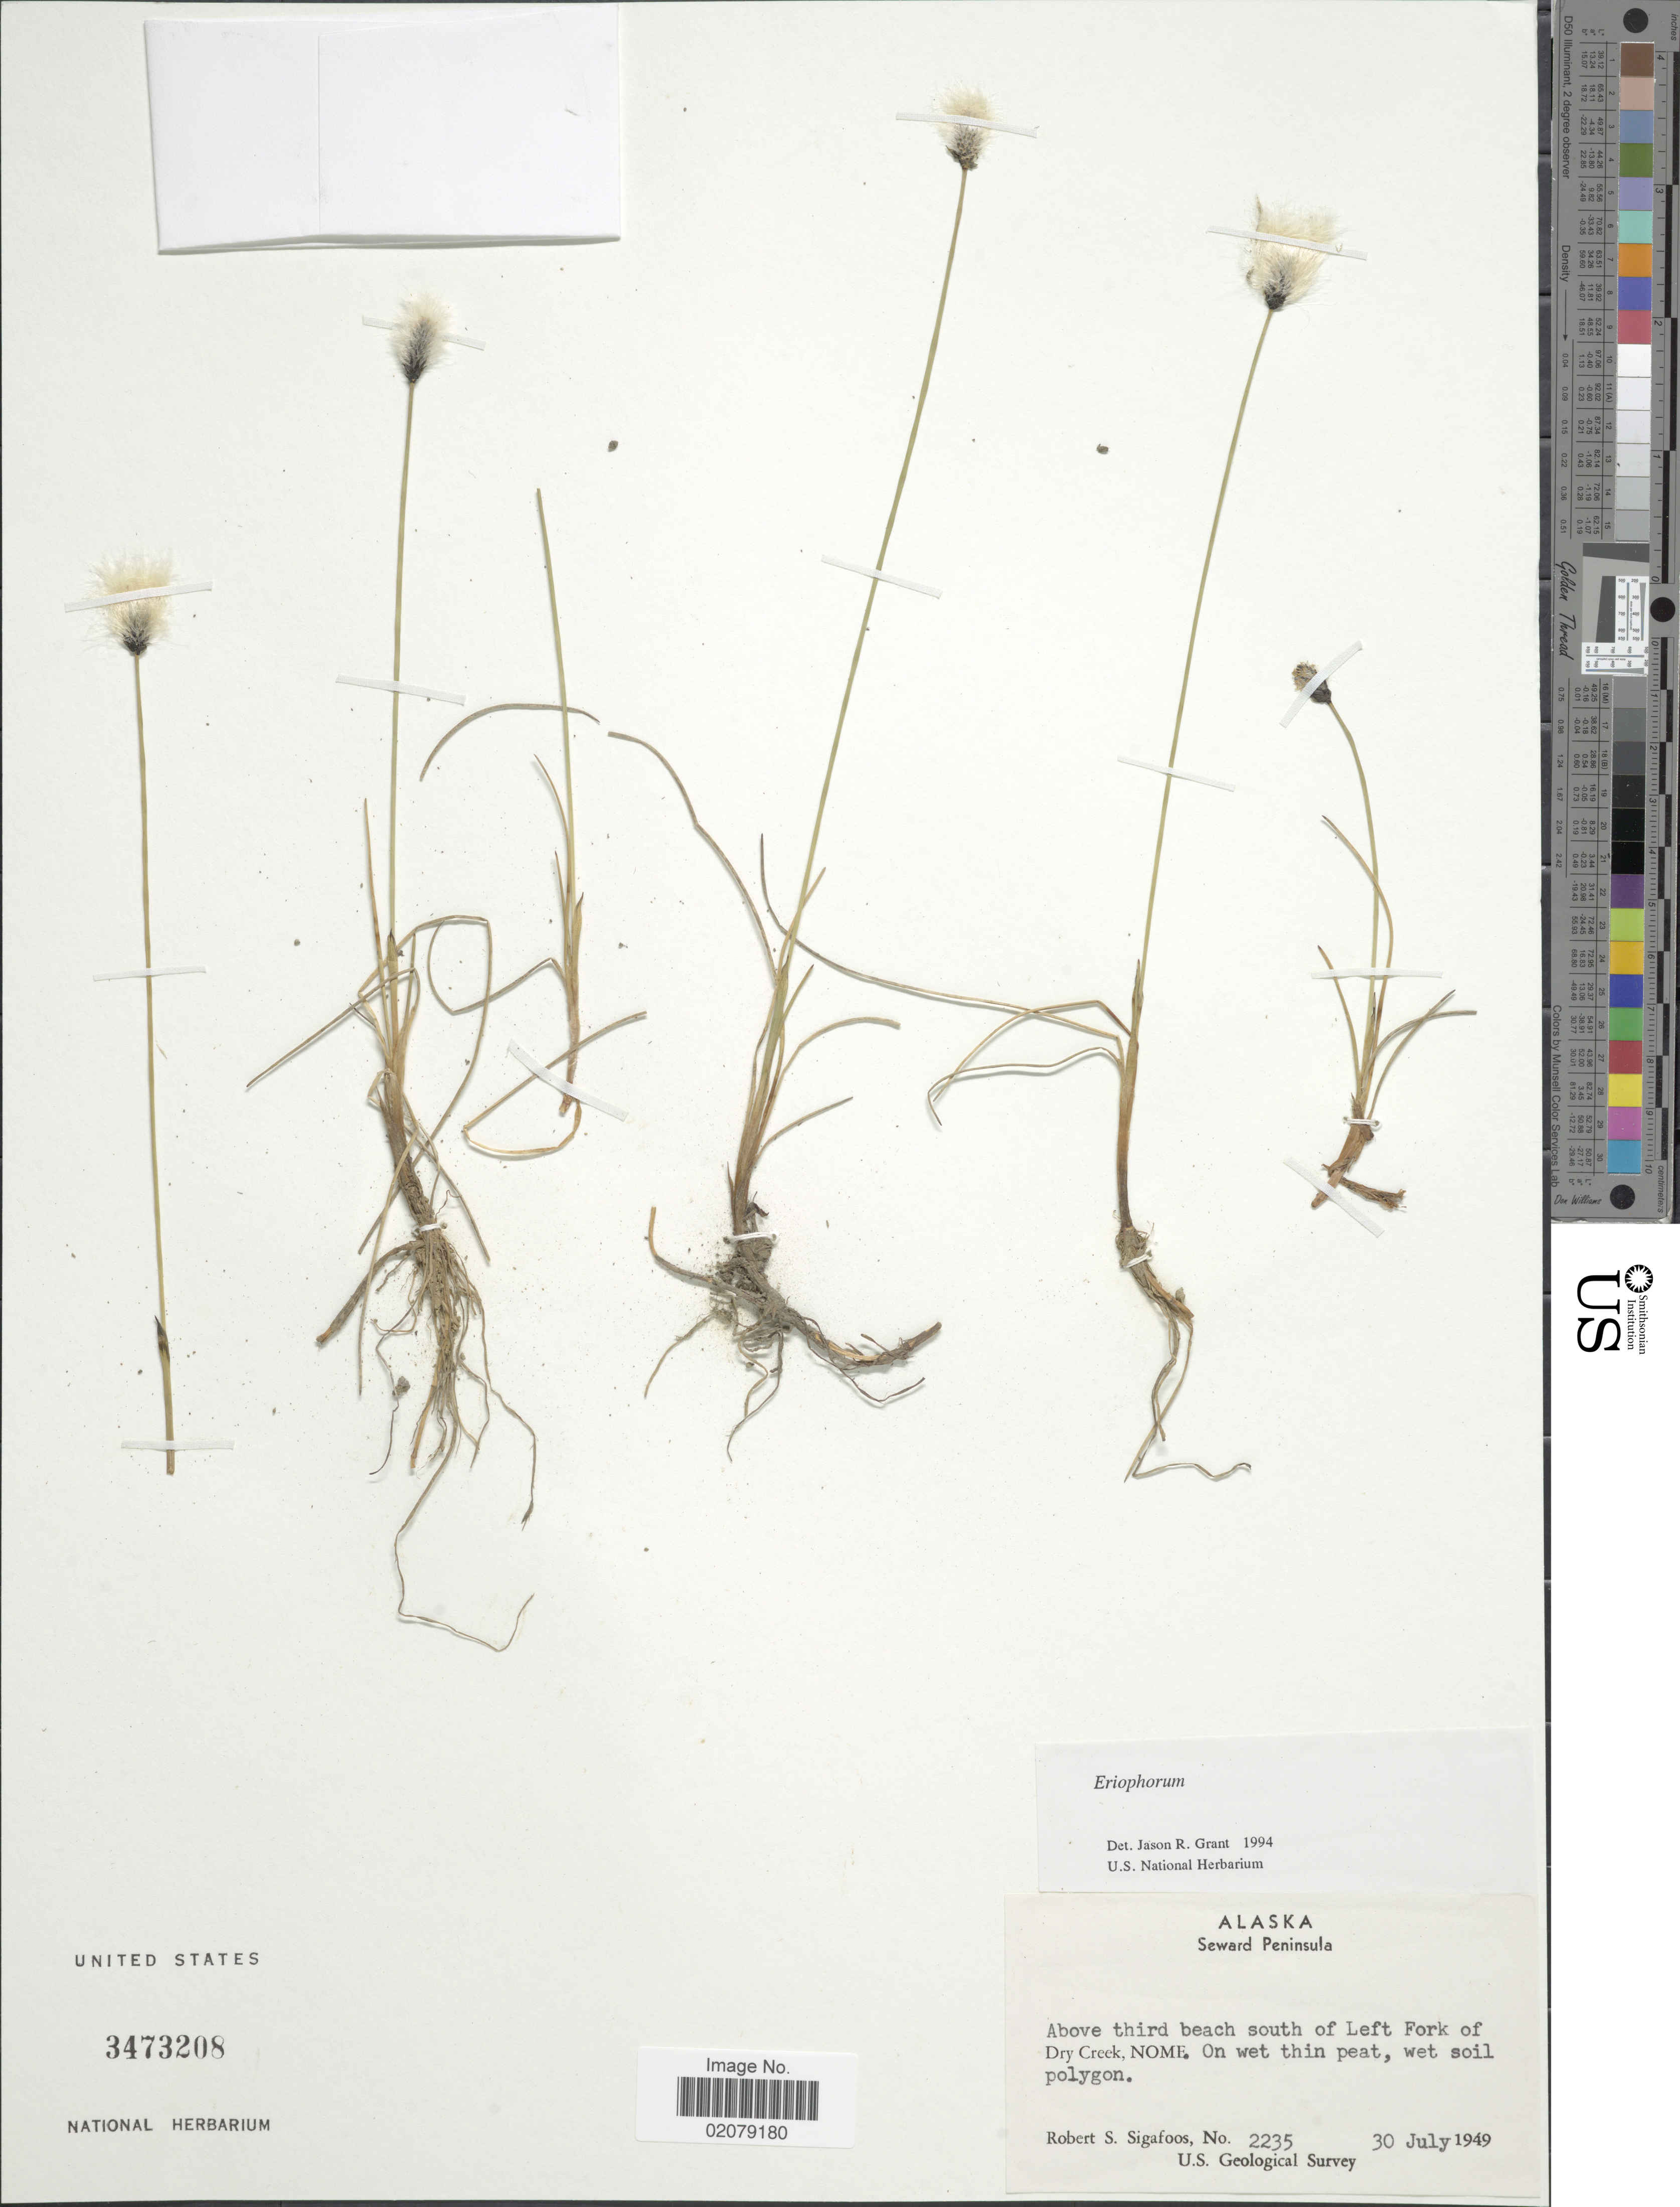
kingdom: Plantae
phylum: Tracheophyta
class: Liliopsida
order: Poales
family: Cyperaceae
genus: Eriophorum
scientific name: Eriophorum sp.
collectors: R. Sigafoos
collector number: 2235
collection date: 1949-07-30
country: United States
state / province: Alaska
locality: Seward Peninsula, Above third beach south of Left Fork of Dry Creek, Nome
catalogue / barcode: US 3473208